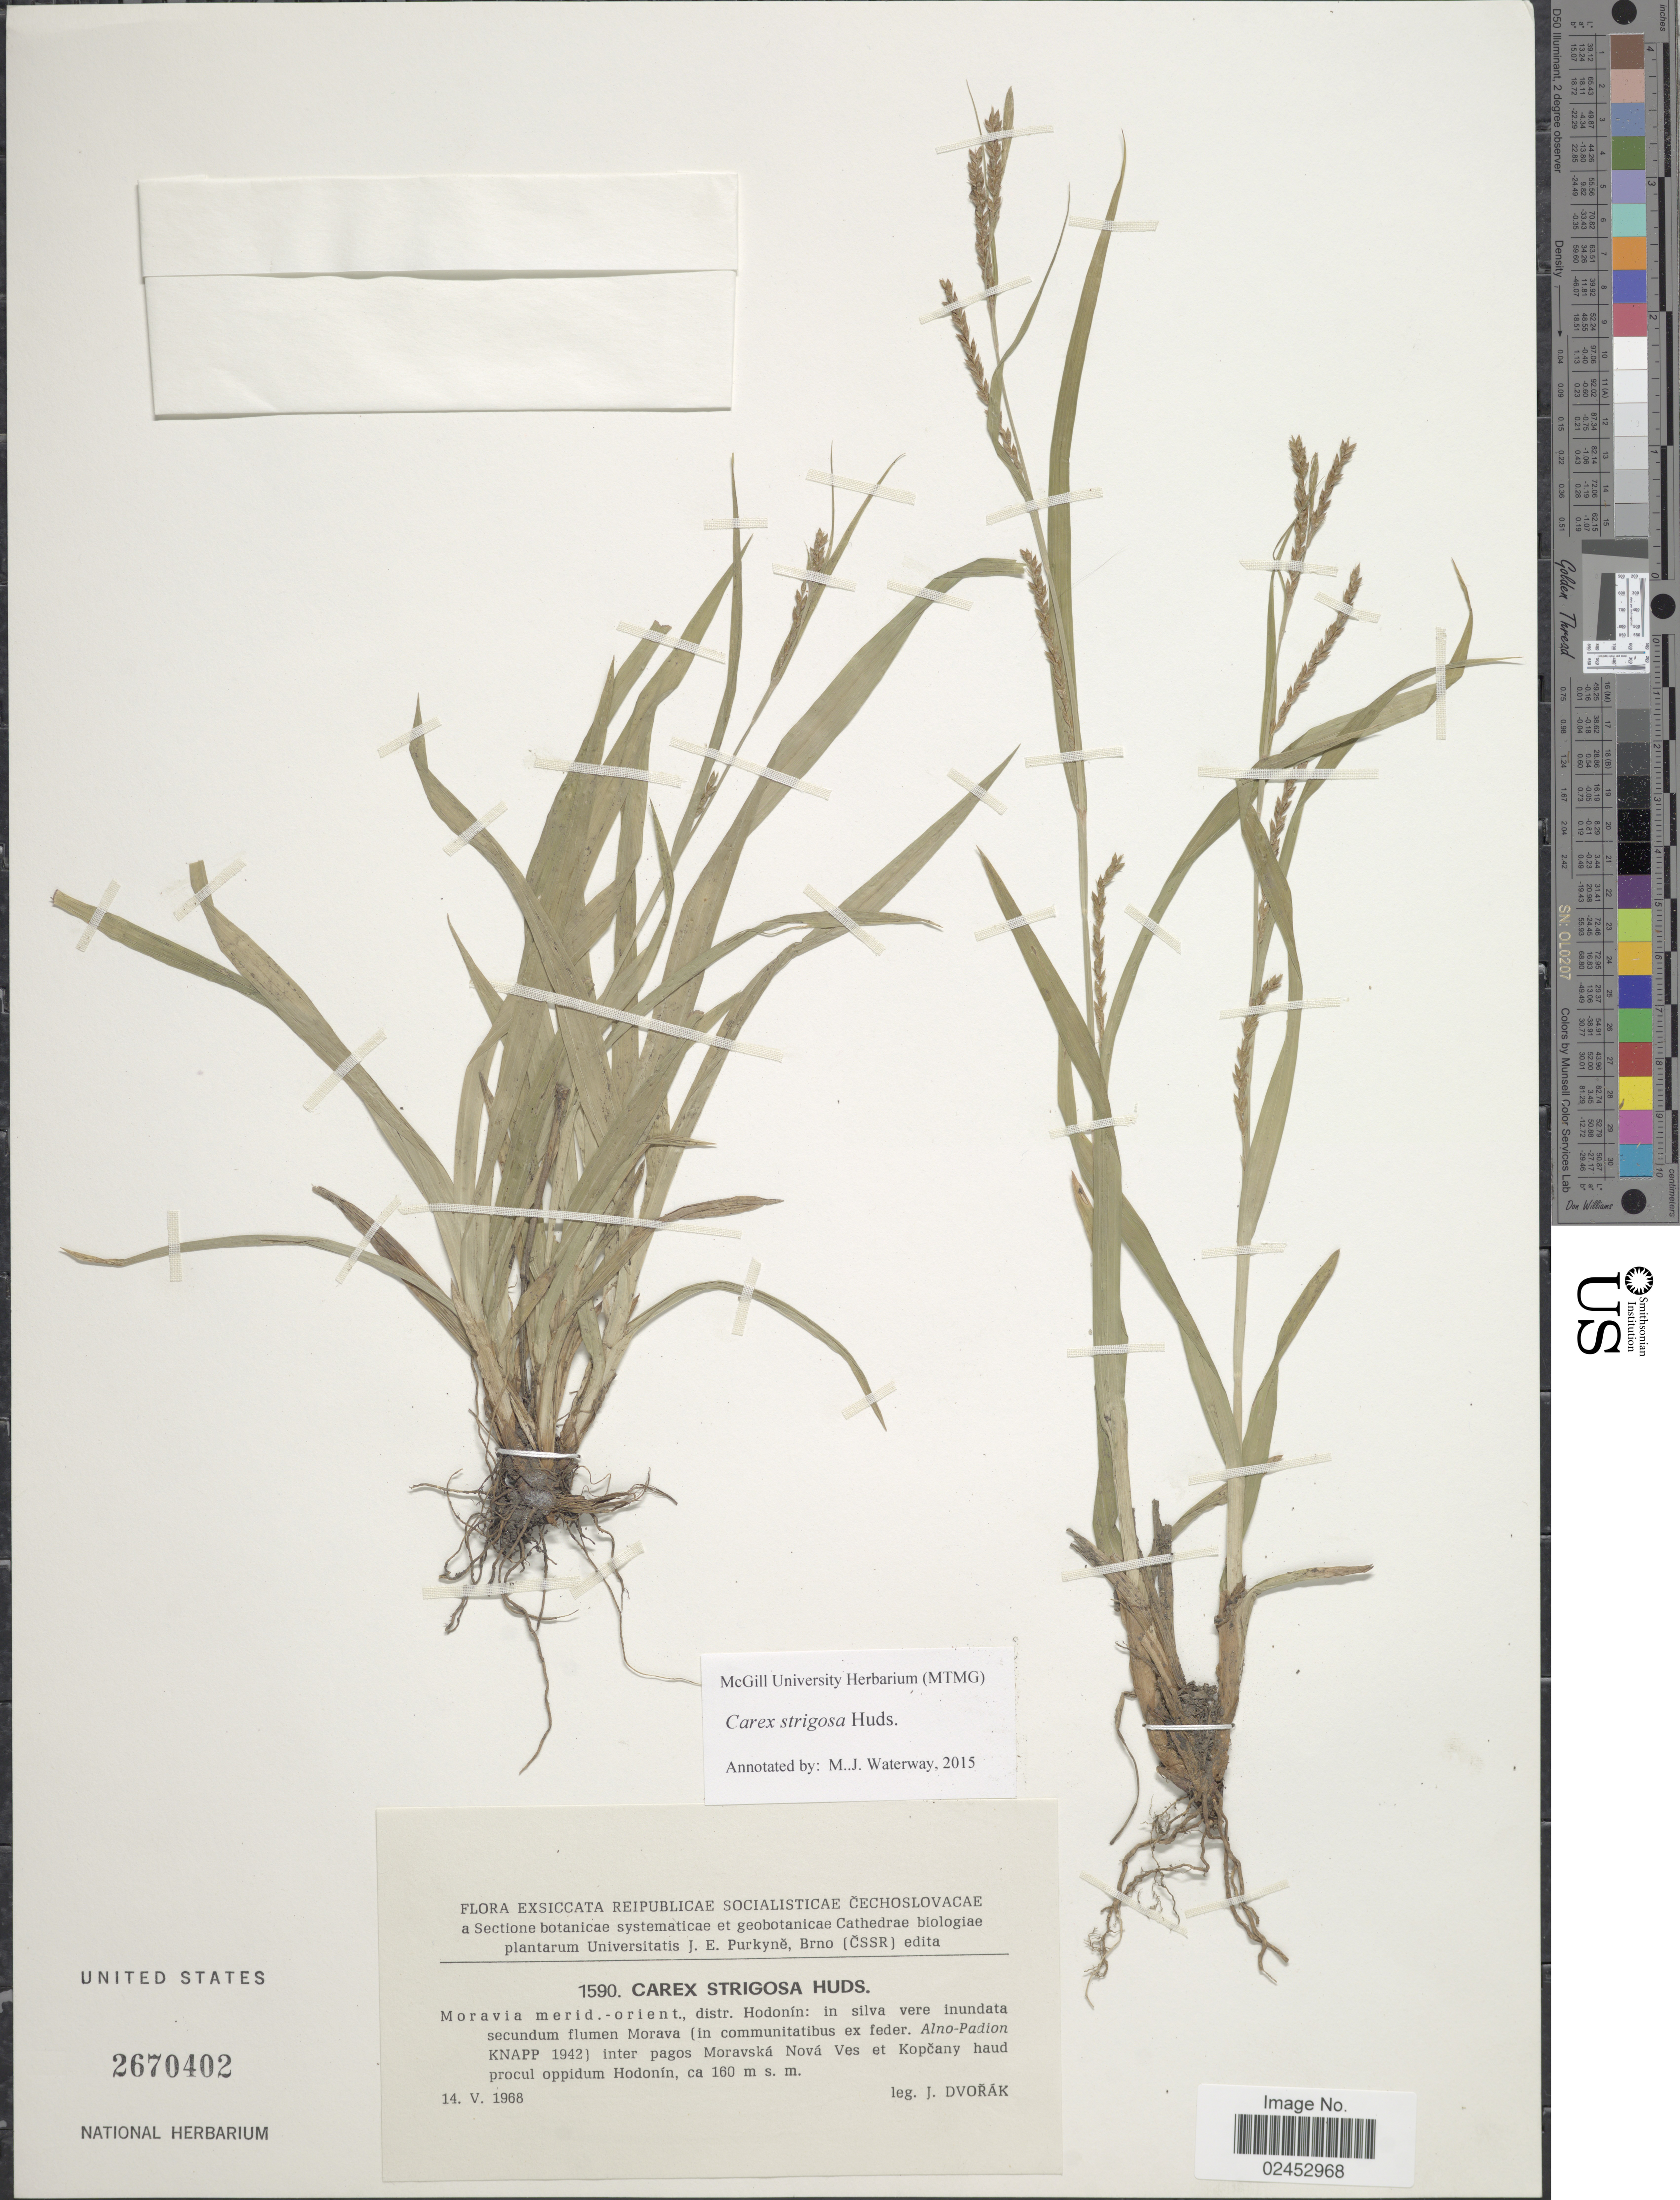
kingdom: Plantae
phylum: Tracheophyta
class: Liliopsida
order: Poales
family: Cyperaceae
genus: Carex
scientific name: Carex strigosa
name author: Huds.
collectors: J. Dvorak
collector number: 1590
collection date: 1968-05-14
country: Czechia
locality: Reipublicae Socialisticae Cechoslovacae, Moravia merid.-orent., distr. Hodonin: in silva vere inundata secundum flumen Morava inter pagos Moravska Nova Ves et Kopcany haud procul oppidum Hodonin.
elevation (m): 160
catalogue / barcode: US 2670402